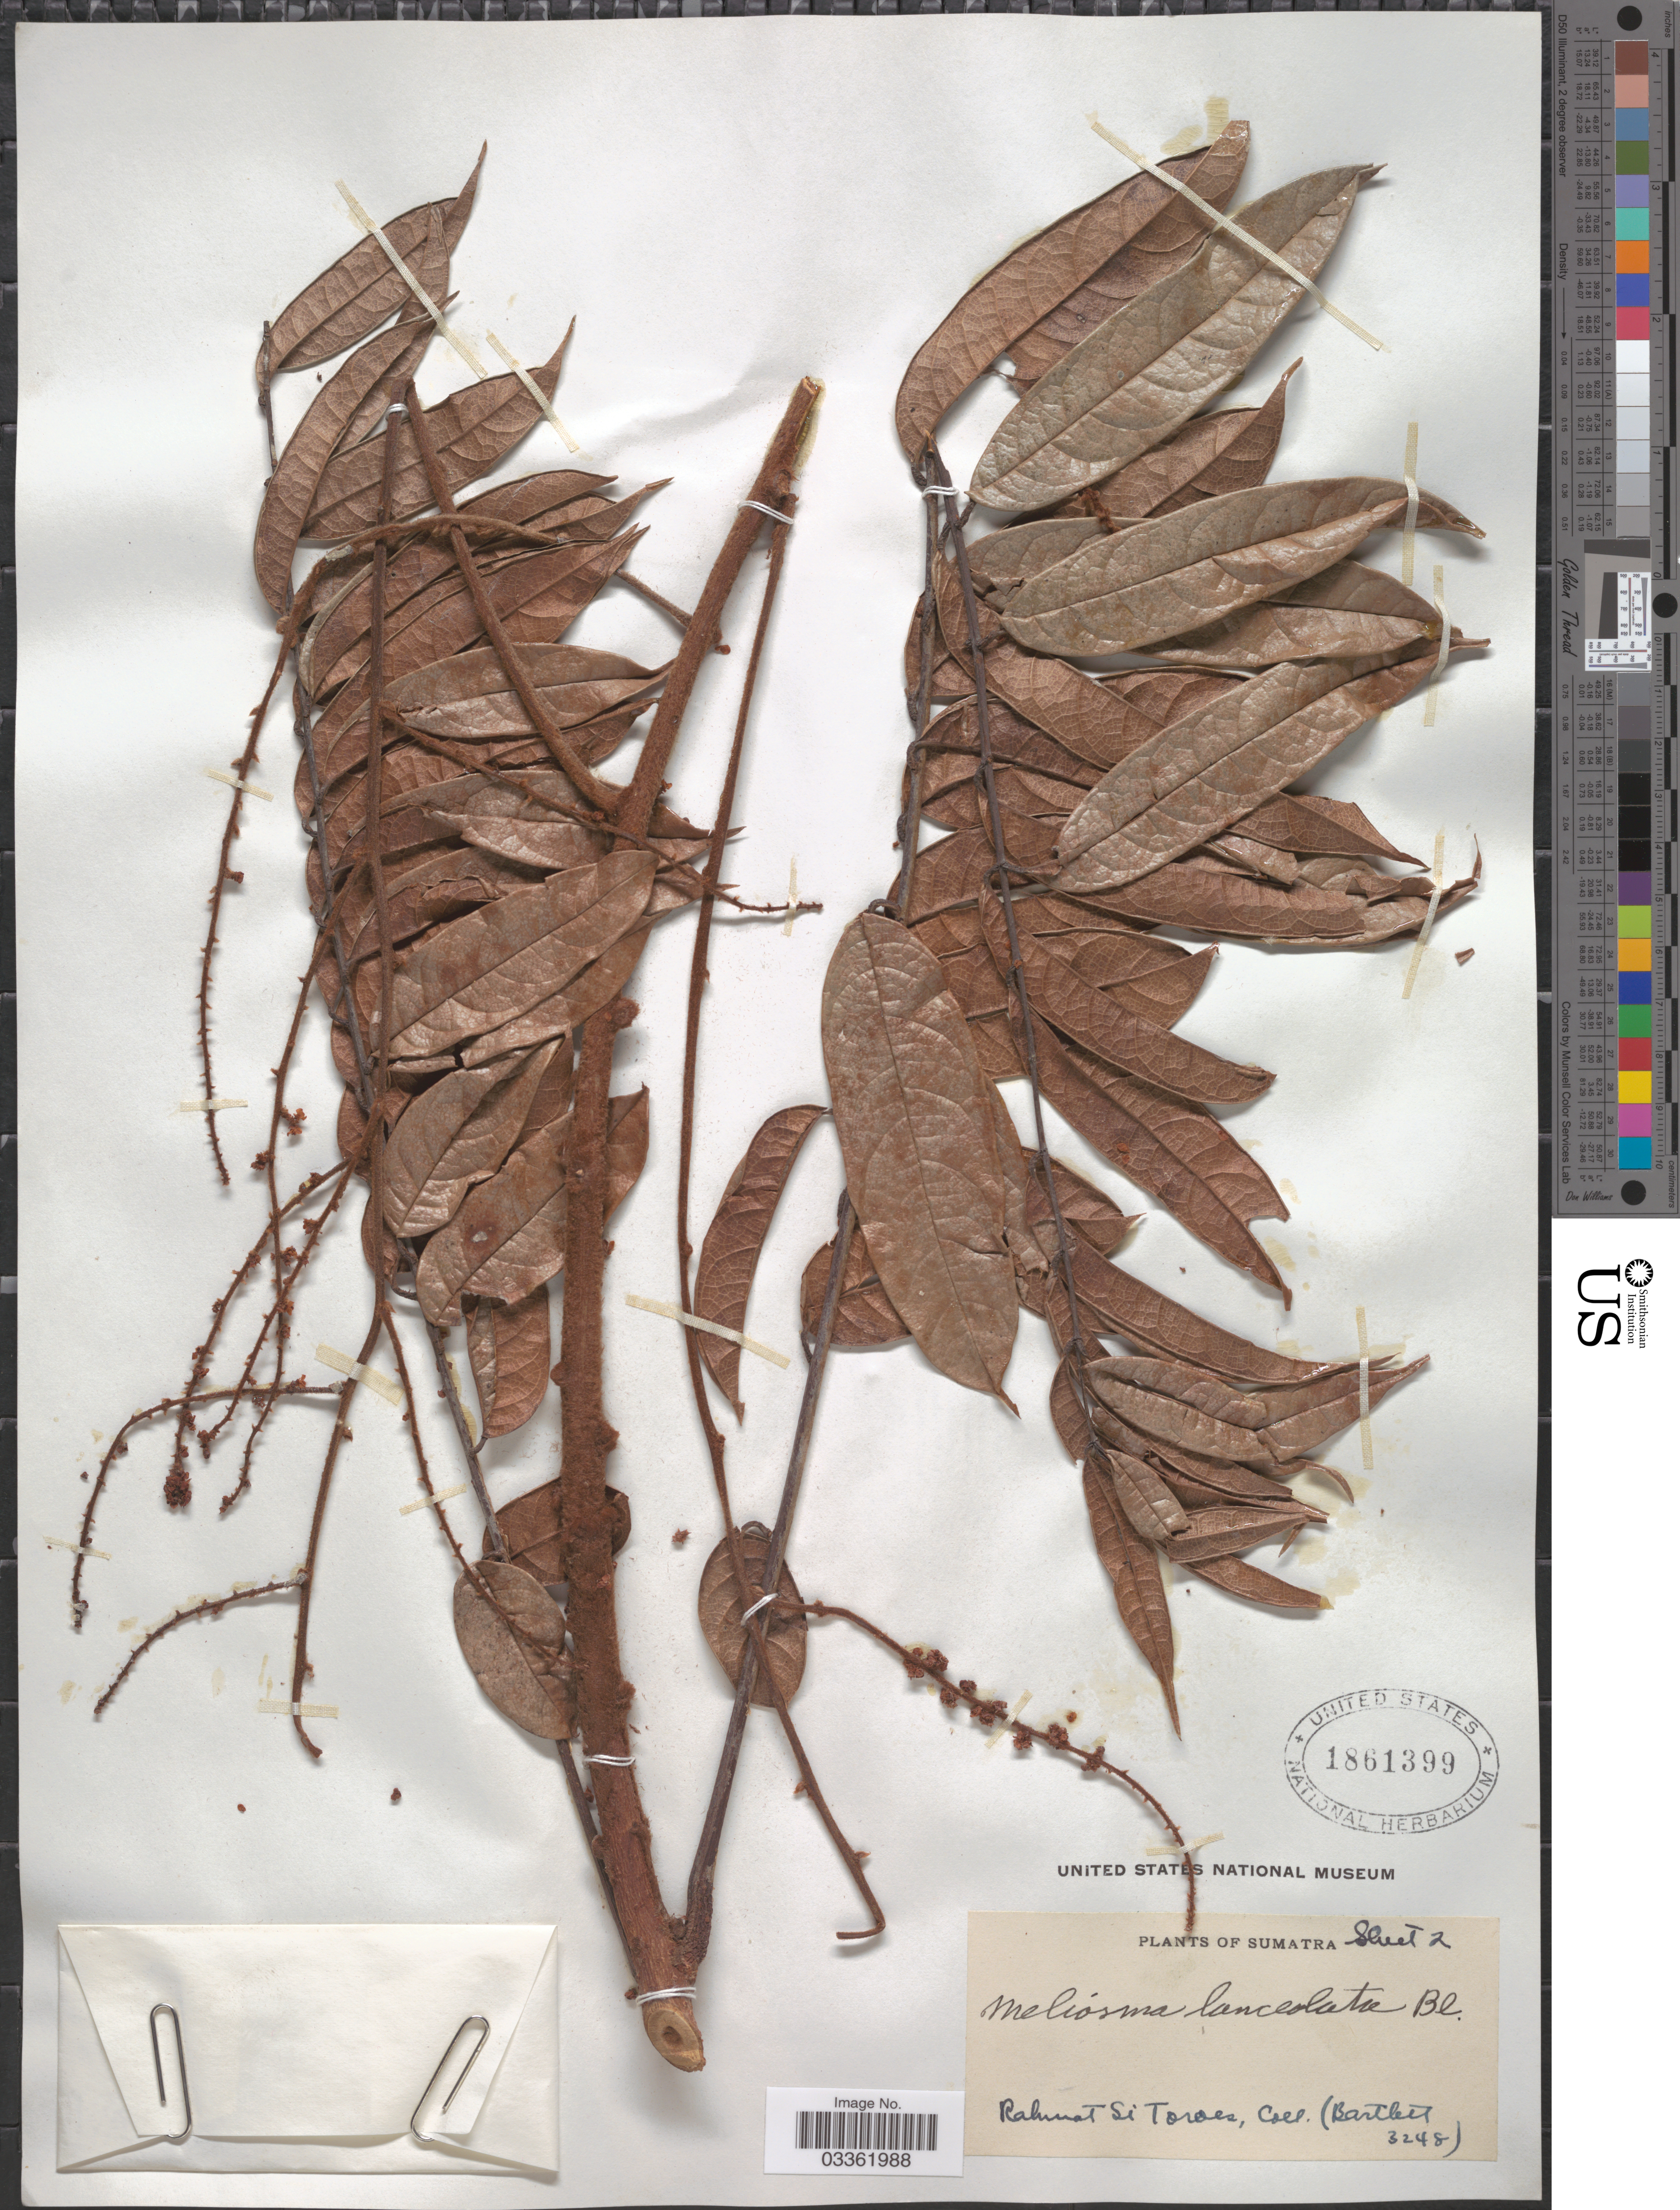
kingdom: Plantae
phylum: Tracheophyta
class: Magnoliopsida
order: Proteales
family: Sabiaceae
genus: Meliosma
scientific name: Meliosma lanceolata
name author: Blume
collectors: Rahmat Si Boeea & Bartlett, --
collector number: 3248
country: Indonesia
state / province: Sumatra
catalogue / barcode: US 1861399